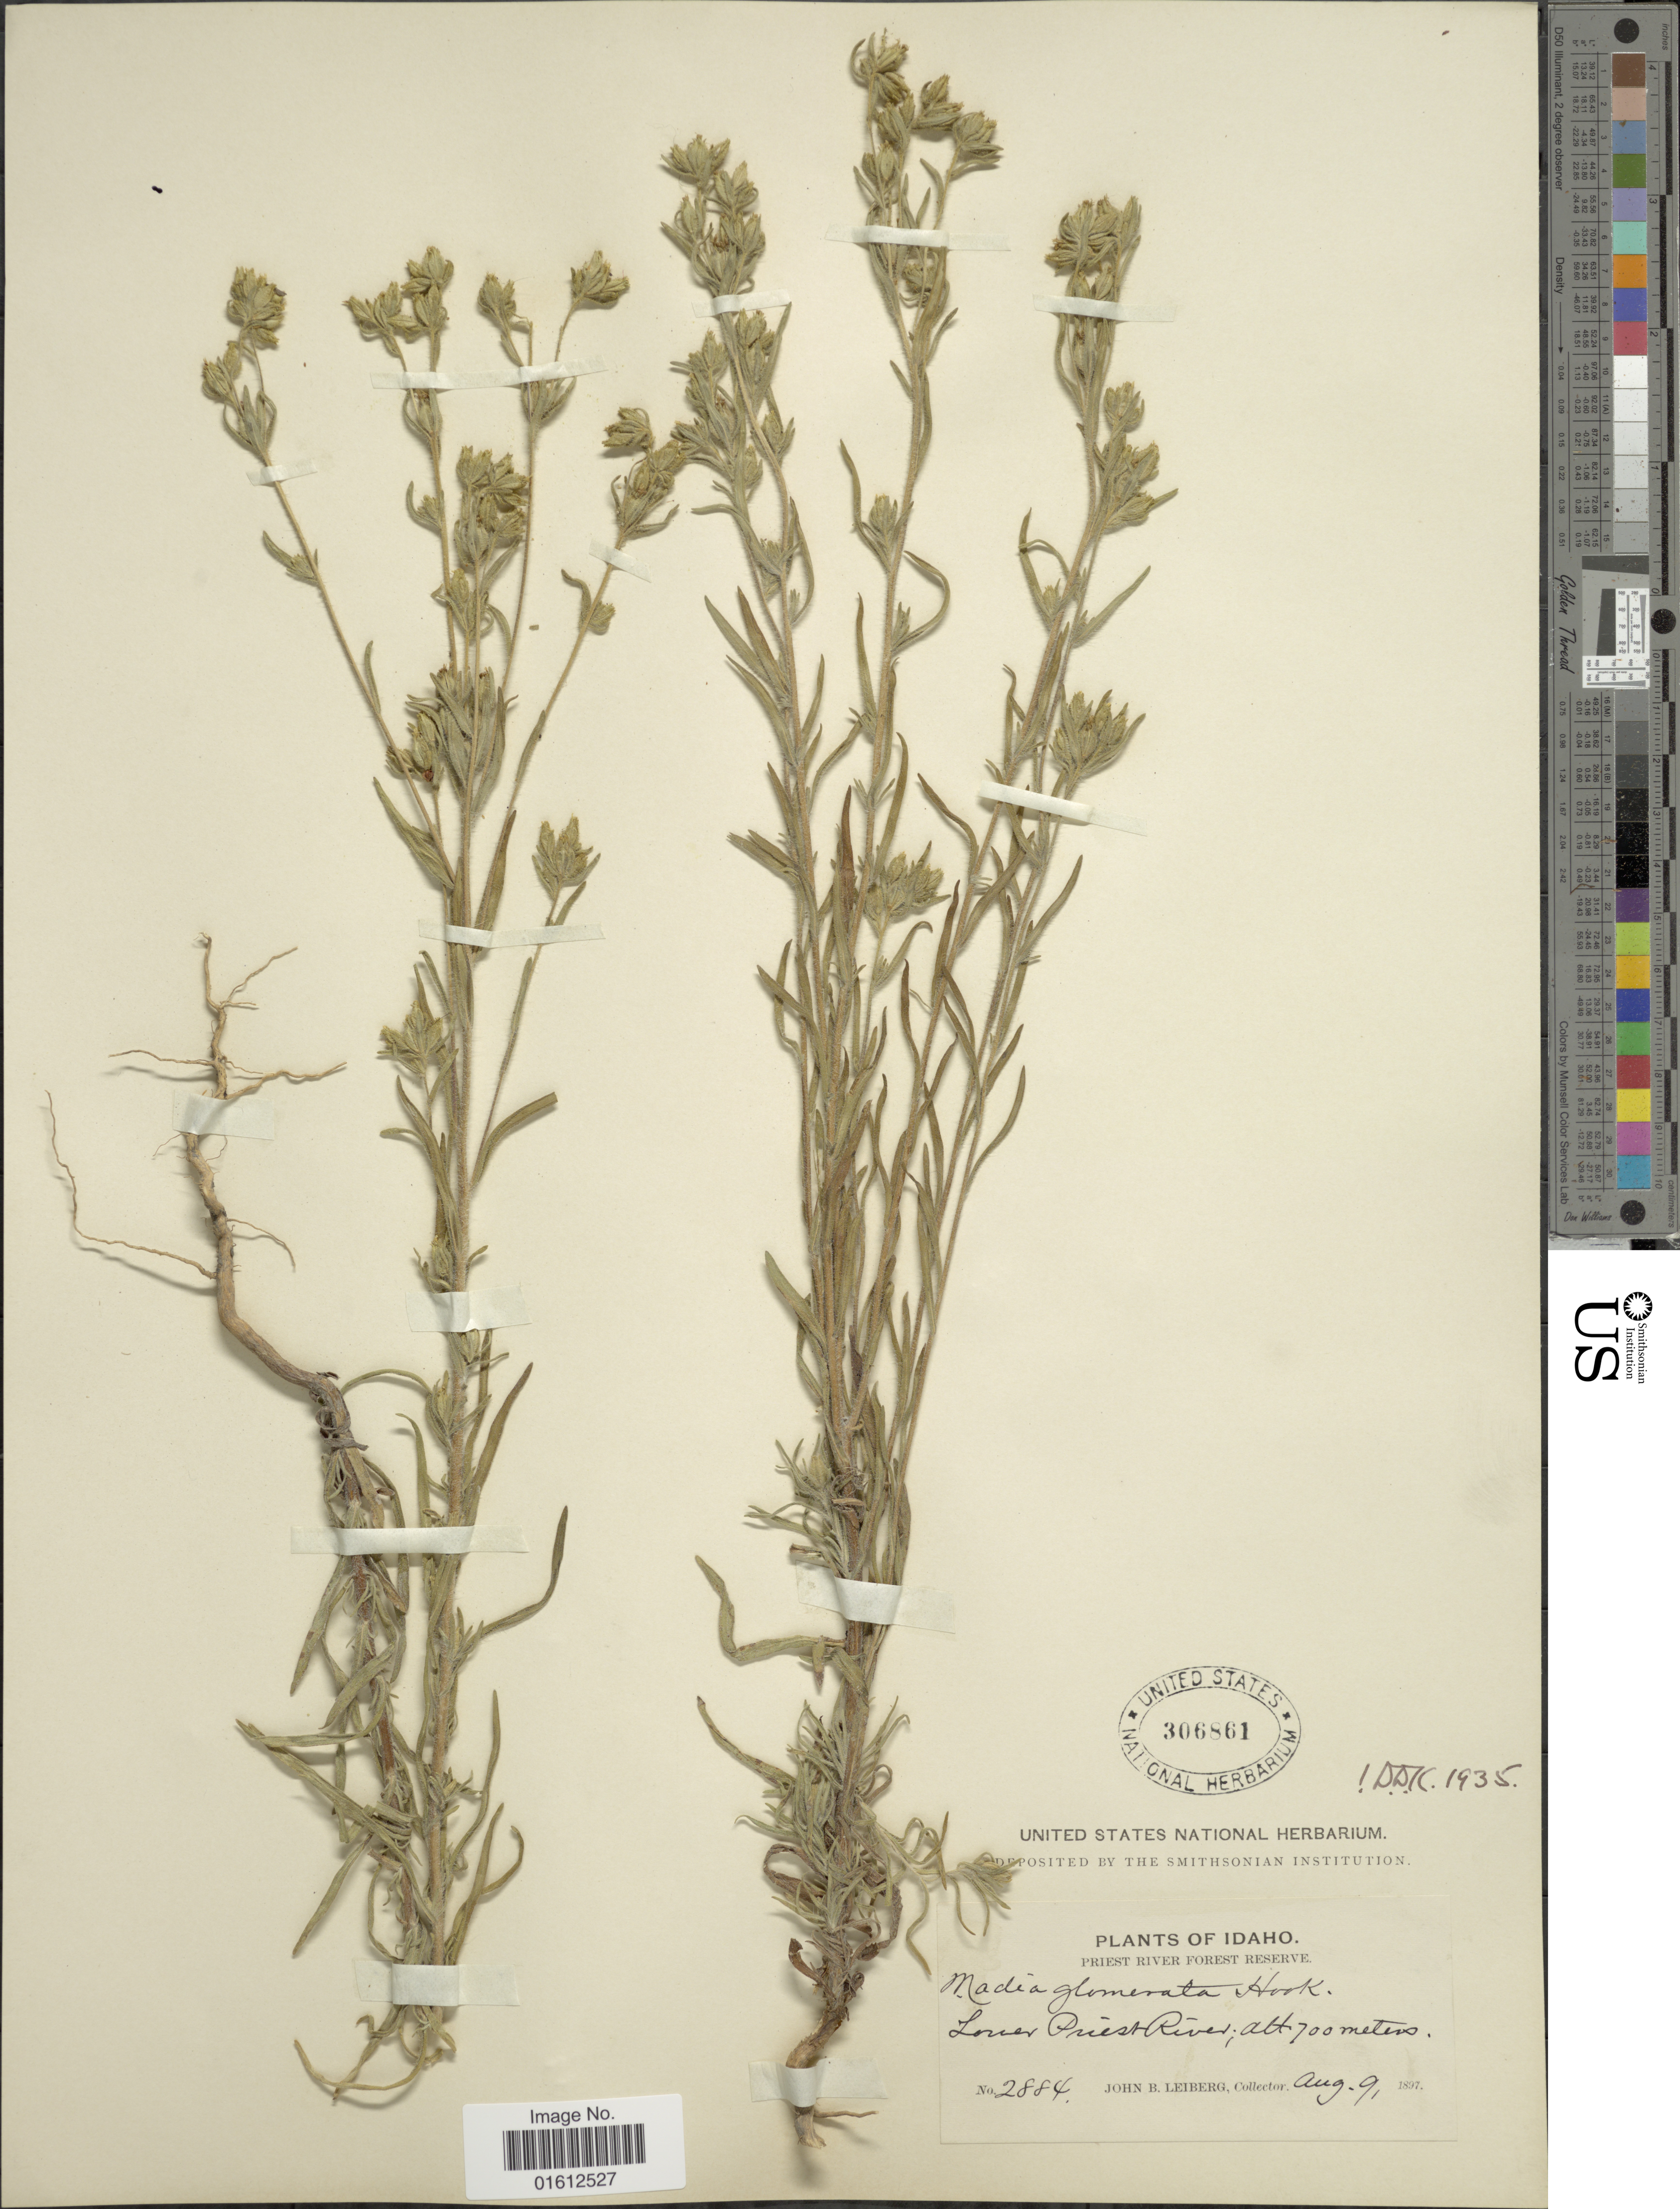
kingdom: Plantae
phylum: Tracheophyta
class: Magnoliopsida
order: Asterales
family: Asteraceae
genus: Madia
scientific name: Madia glomerata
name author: Hook.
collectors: J. B. Leiberg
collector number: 2884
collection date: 1897-08-09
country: United States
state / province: Idaho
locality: Priest River Forest Reserve. Lower Priest River.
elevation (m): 700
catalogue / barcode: US 306861